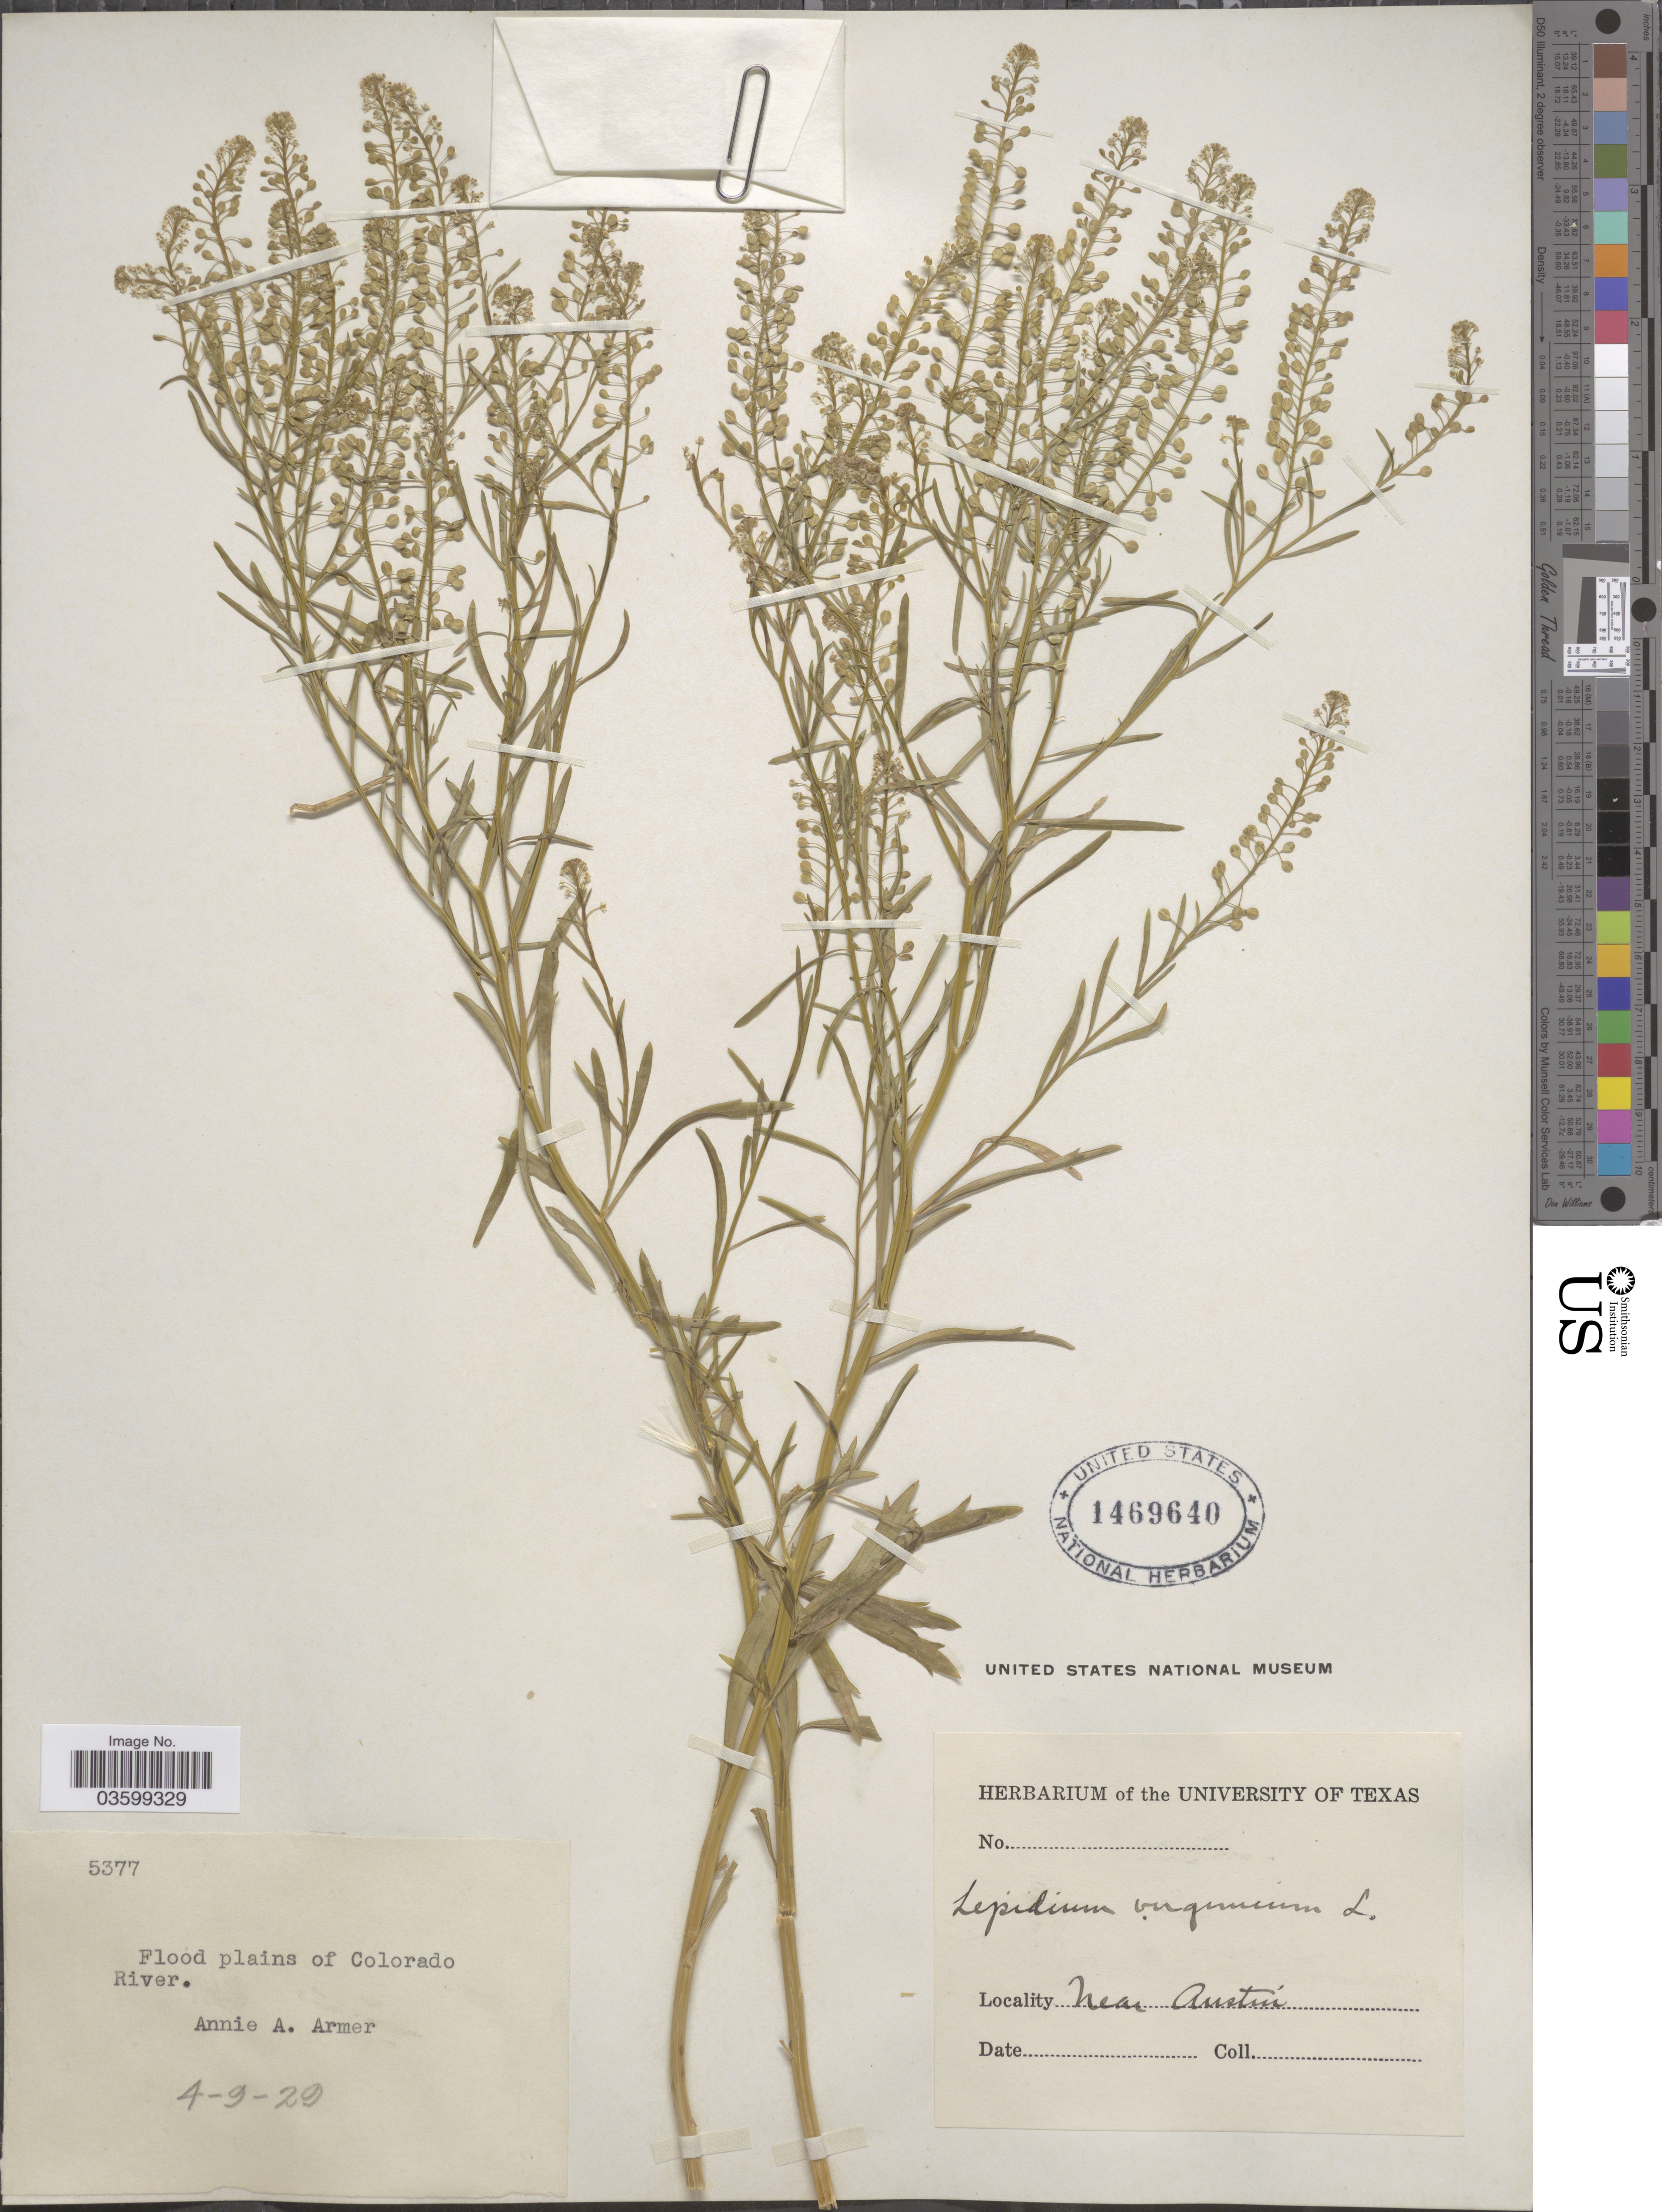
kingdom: Plantae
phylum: Tracheophyta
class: Magnoliopsida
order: Brassicales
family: Brassicaceae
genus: Lepidium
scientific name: Lepidium virginicum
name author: L.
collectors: A. Armer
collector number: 5377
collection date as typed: Transcribed d/m/y: 9/4/29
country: United States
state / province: Colorado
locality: Flood plains of Colorado River. Near Austin.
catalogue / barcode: US 1469640